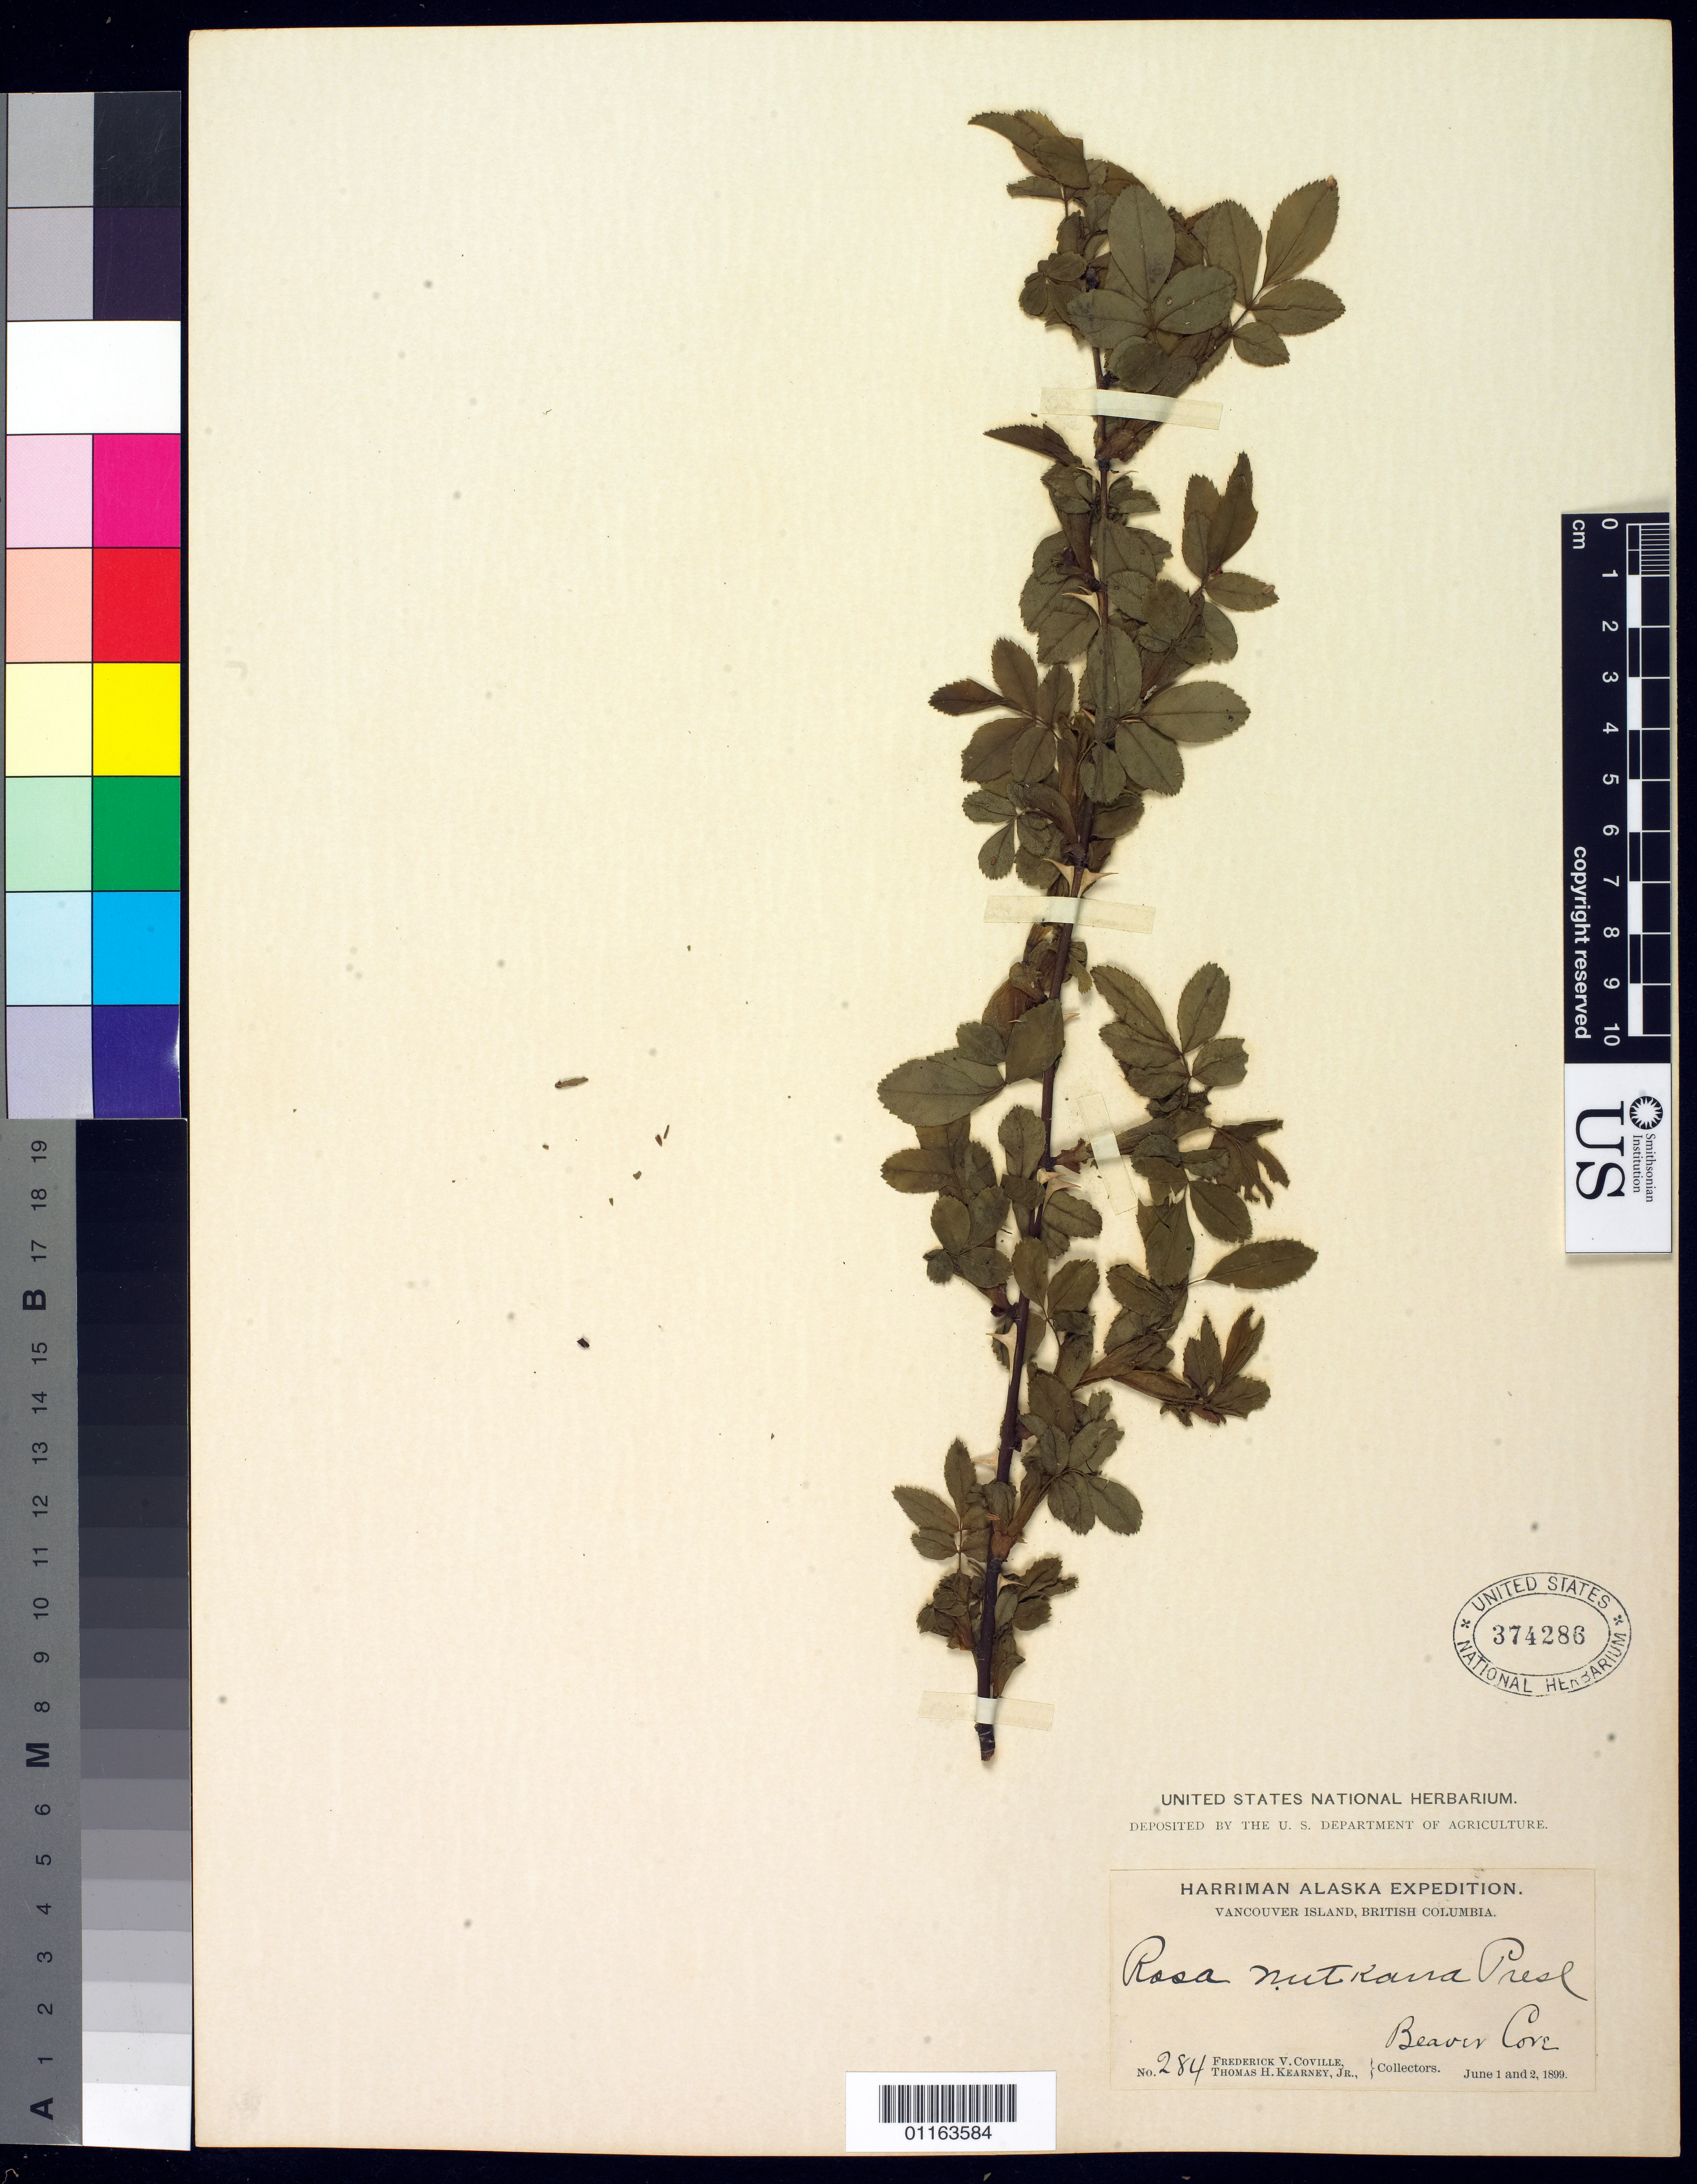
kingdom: Plantae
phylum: Tracheophyta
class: Magnoliopsida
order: Rosales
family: Rosaceae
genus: Rosa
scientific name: Rosa nutkana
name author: C. Presl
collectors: F. V. Coville & T. H. Kearney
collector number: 284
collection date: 1899-06-01,1899-06-02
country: Canada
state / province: British Columbia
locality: Vancouver Island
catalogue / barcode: US 374286